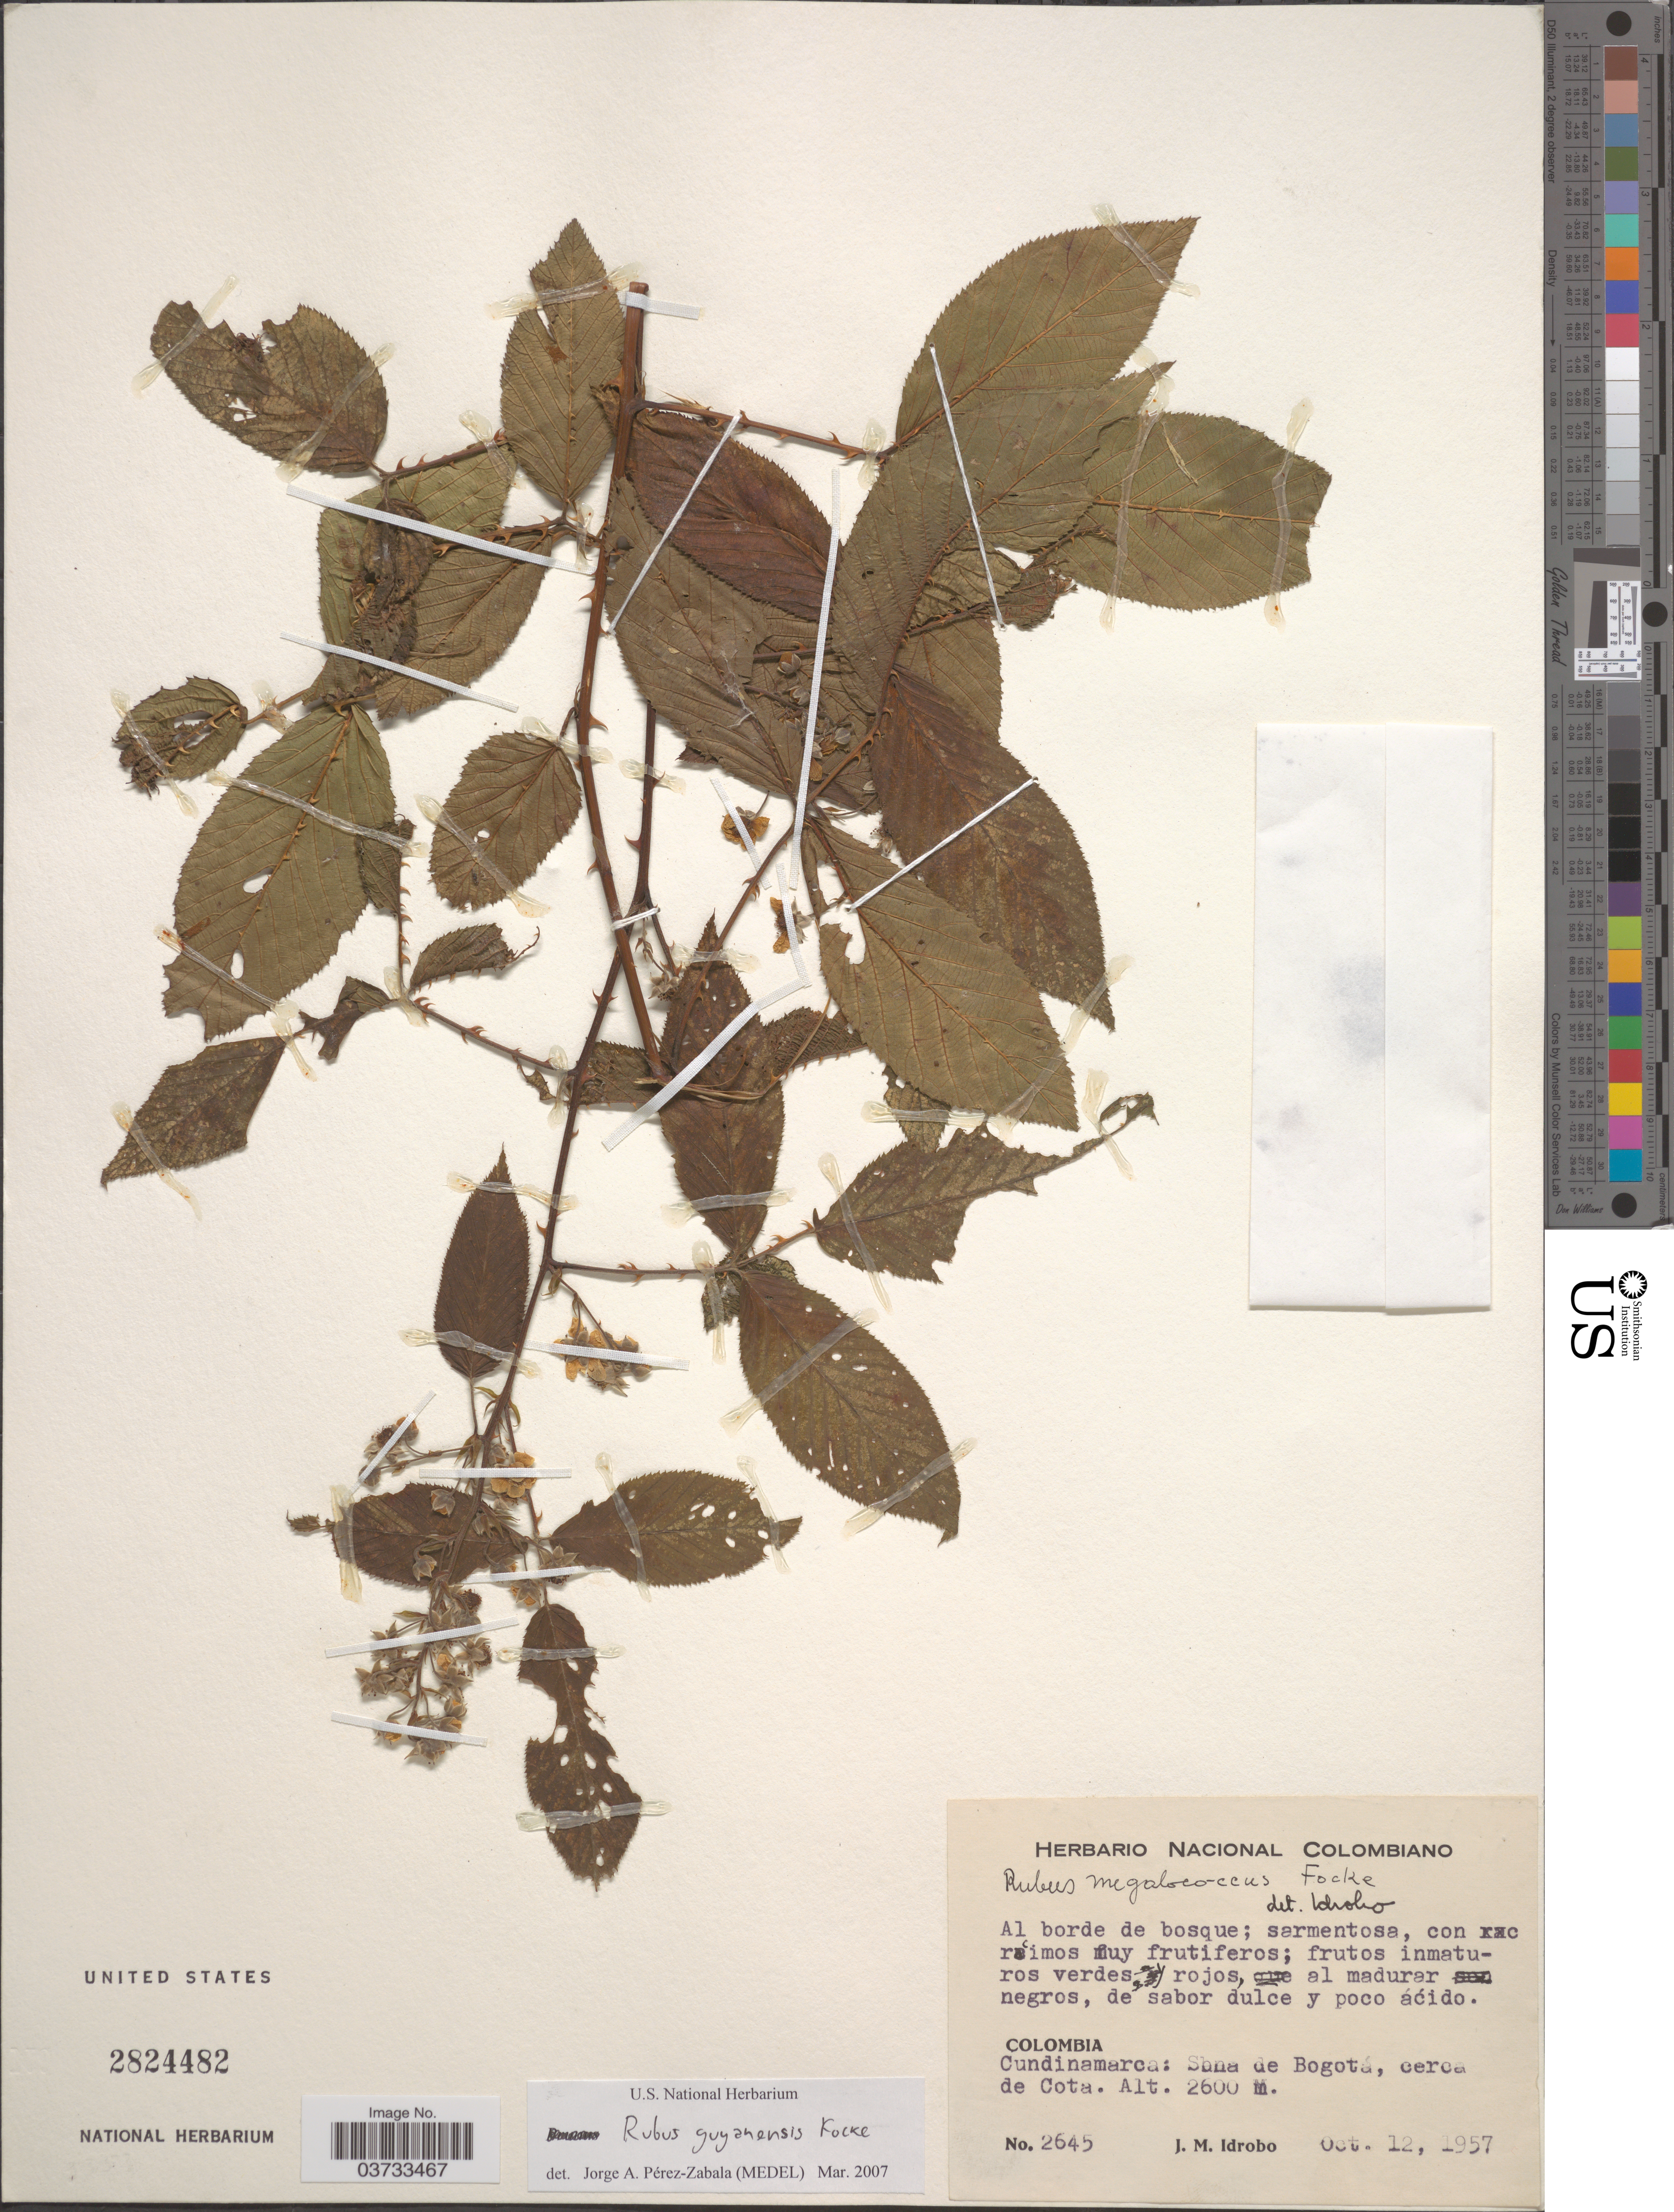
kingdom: Plantae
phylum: Tracheophyta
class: Magnoliopsida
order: Rosales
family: Rosaceae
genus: Rubus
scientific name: Rubus guyanensis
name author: Focke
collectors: J. M. Idrobo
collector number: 2645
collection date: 1957-10-12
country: Colombia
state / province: Cundinamarca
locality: Cundinamarca: Sbna de Bogotá, cerca de Cota.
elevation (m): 2600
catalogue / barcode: US 2824482